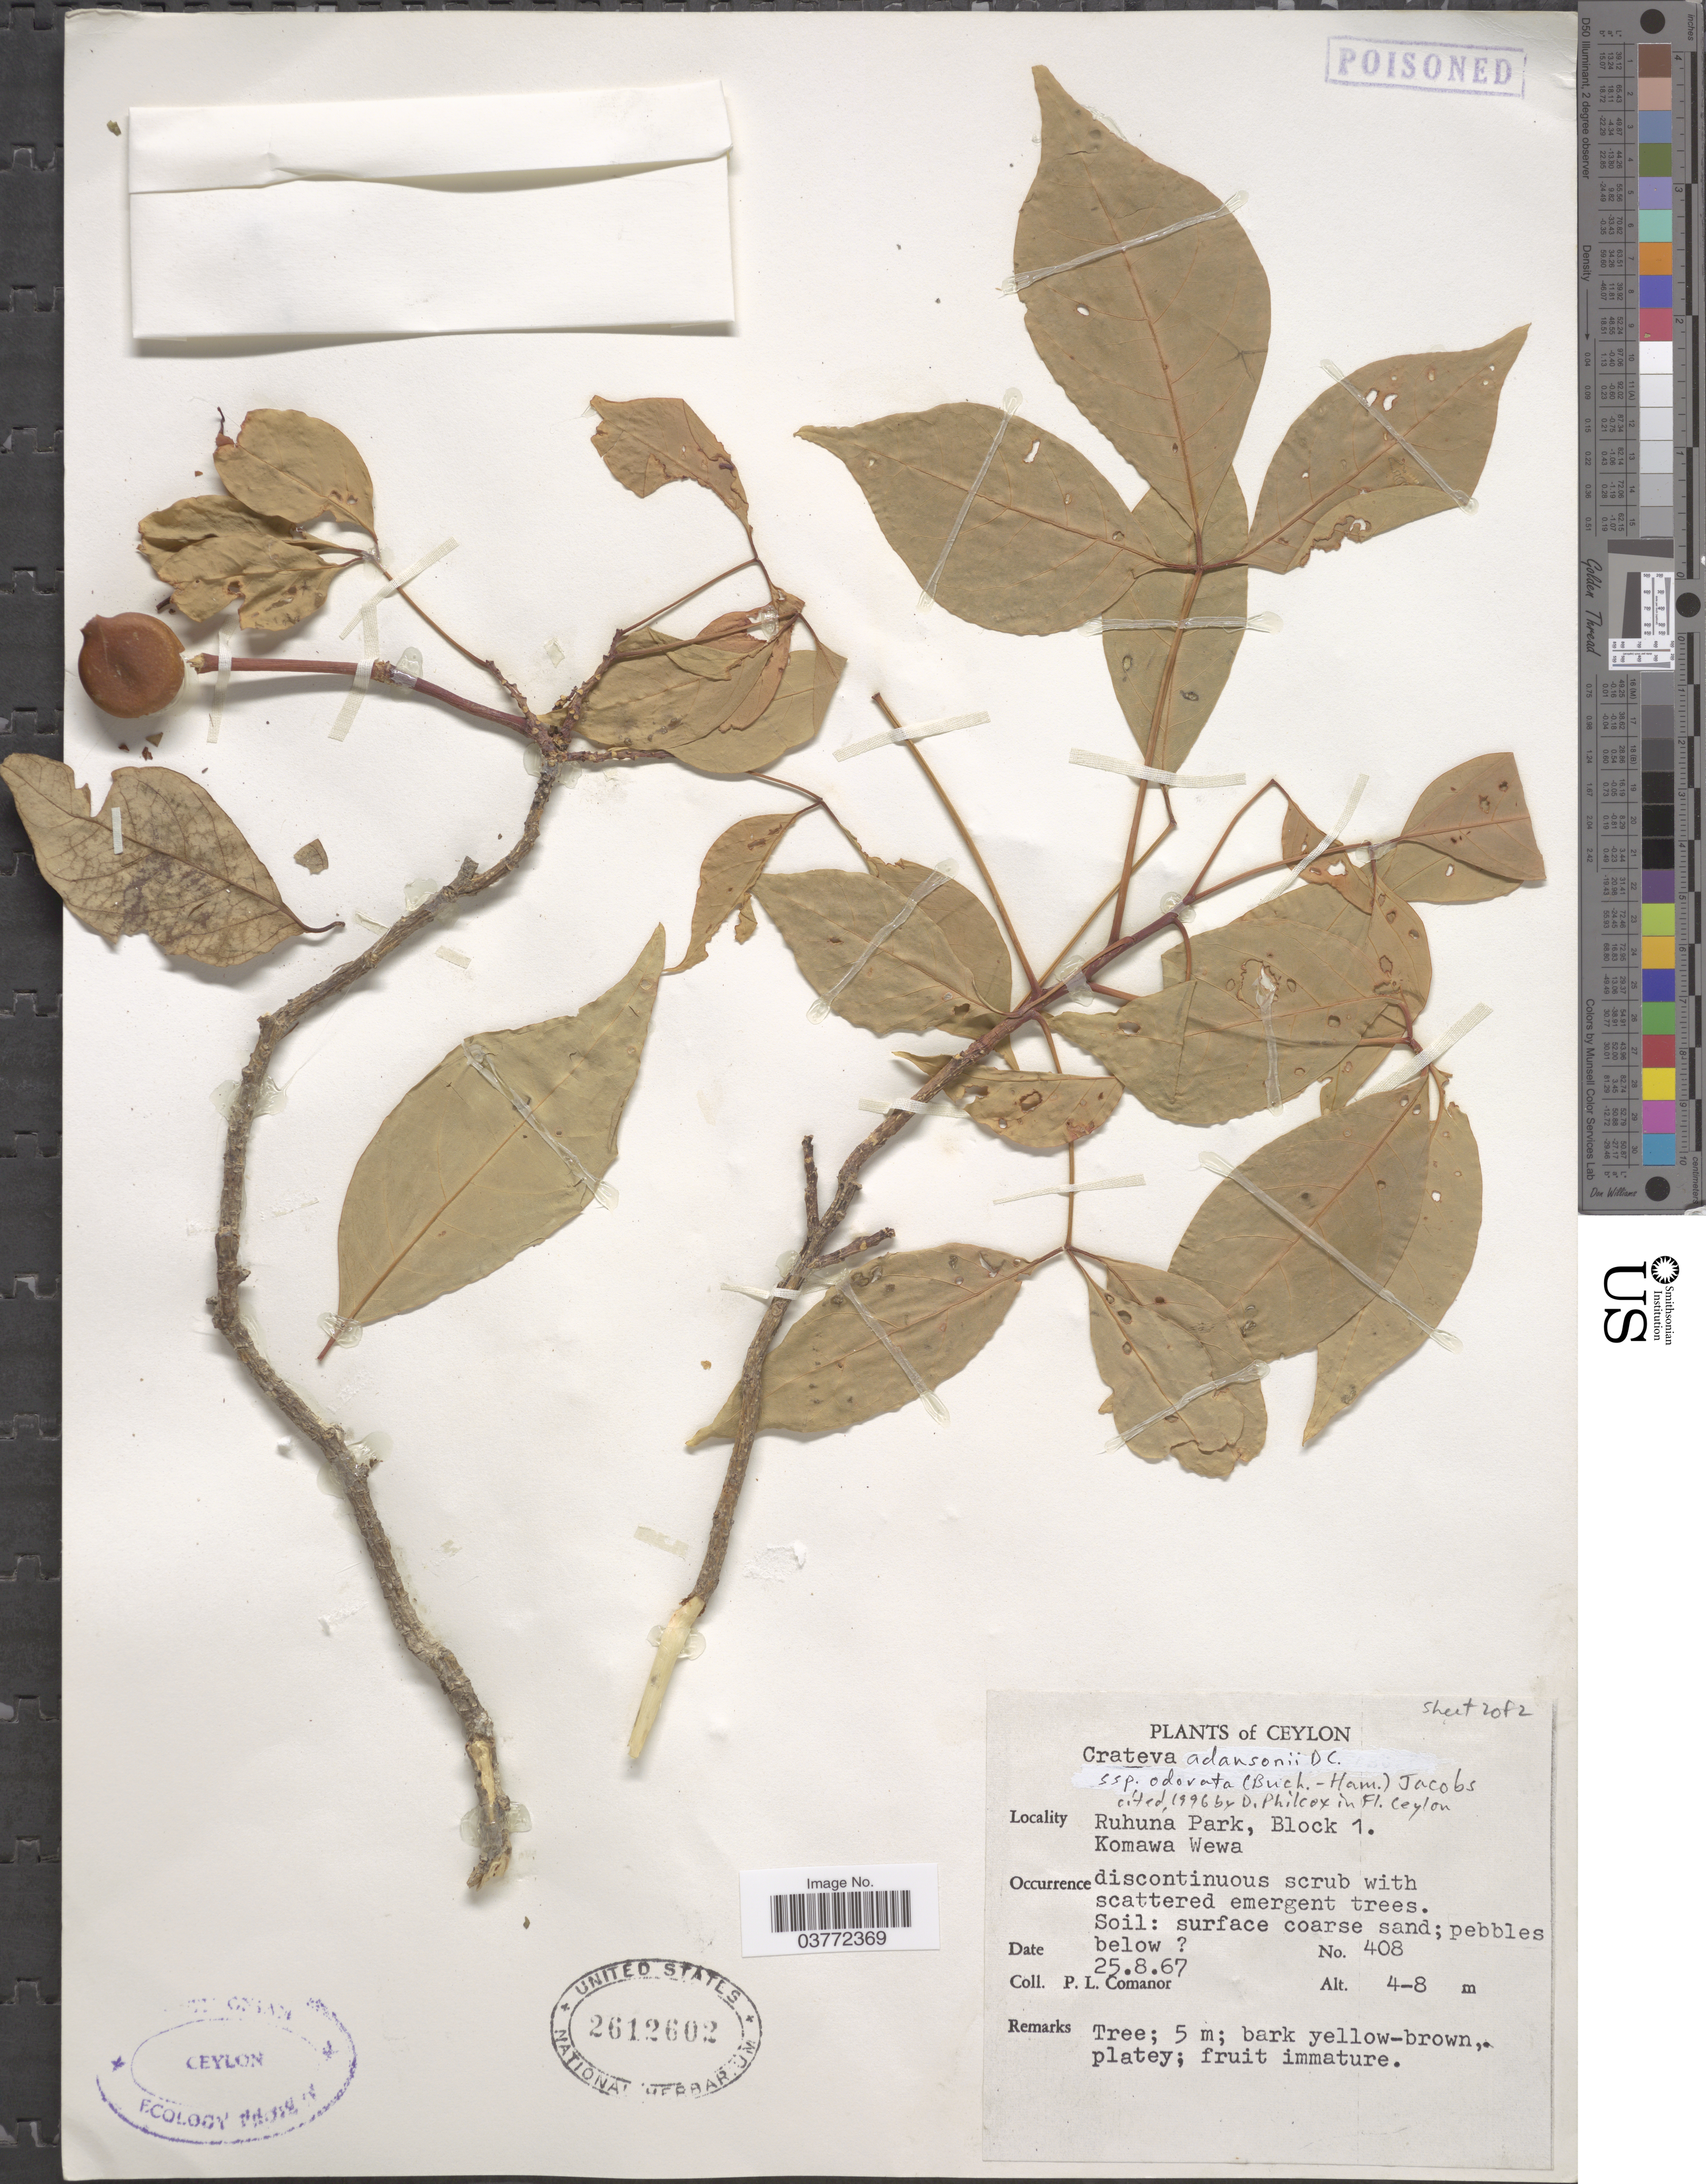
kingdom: Plantae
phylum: Tracheophyta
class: Magnoliopsida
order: Brassicales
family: Capparaceae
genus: Crateva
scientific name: Crateva adansonii subsp. odora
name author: (Buch.-Ham.) Jacobs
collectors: P. Comanor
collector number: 408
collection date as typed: Transcribed d/m/y: 25/8/67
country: Sri Lanka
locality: Ceylon. Ruhuna Park, Block I. Komawa Wewa.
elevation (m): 4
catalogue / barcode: US 2612602